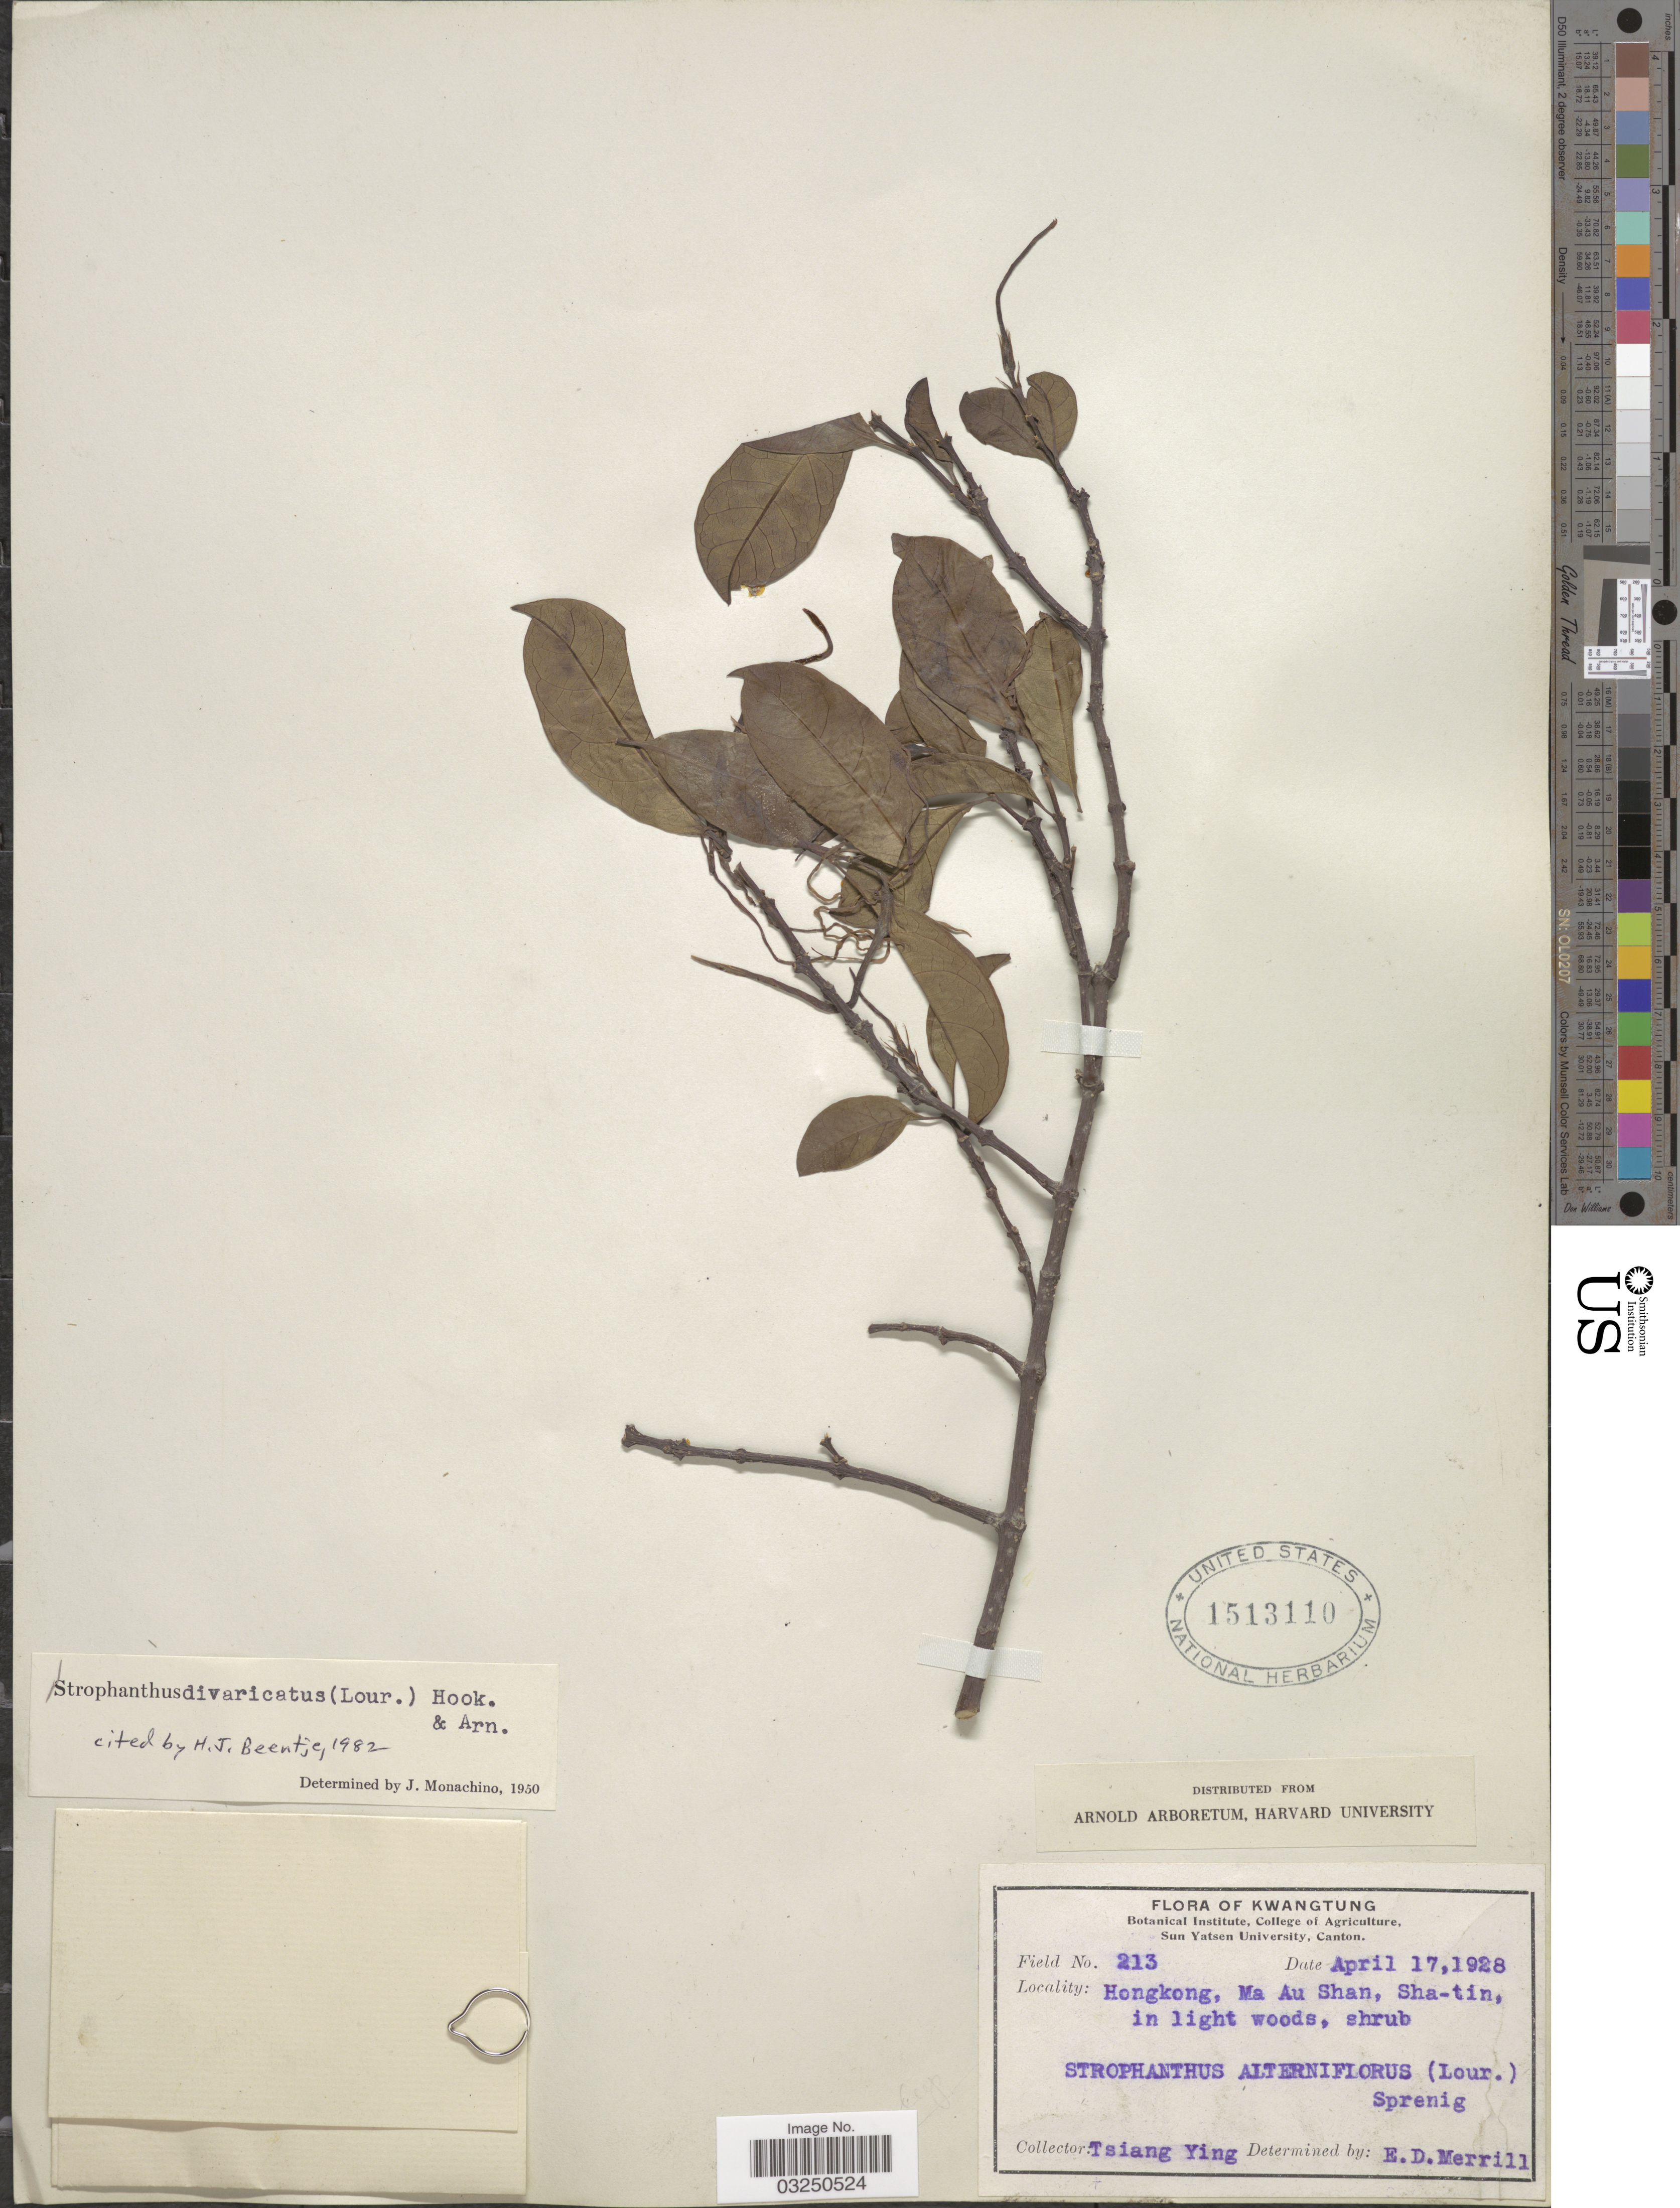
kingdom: Plantae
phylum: Tracheophyta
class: Magnoliopsida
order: Gentianales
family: Apocynaceae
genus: Strophanthus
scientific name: Strophanthus divaricatus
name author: (Lour.) Hook. & Arn.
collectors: T. Ying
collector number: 213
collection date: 1928-04-17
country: China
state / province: Hong Kong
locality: Ma Au Shan, Sha-tin.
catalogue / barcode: US 1513110